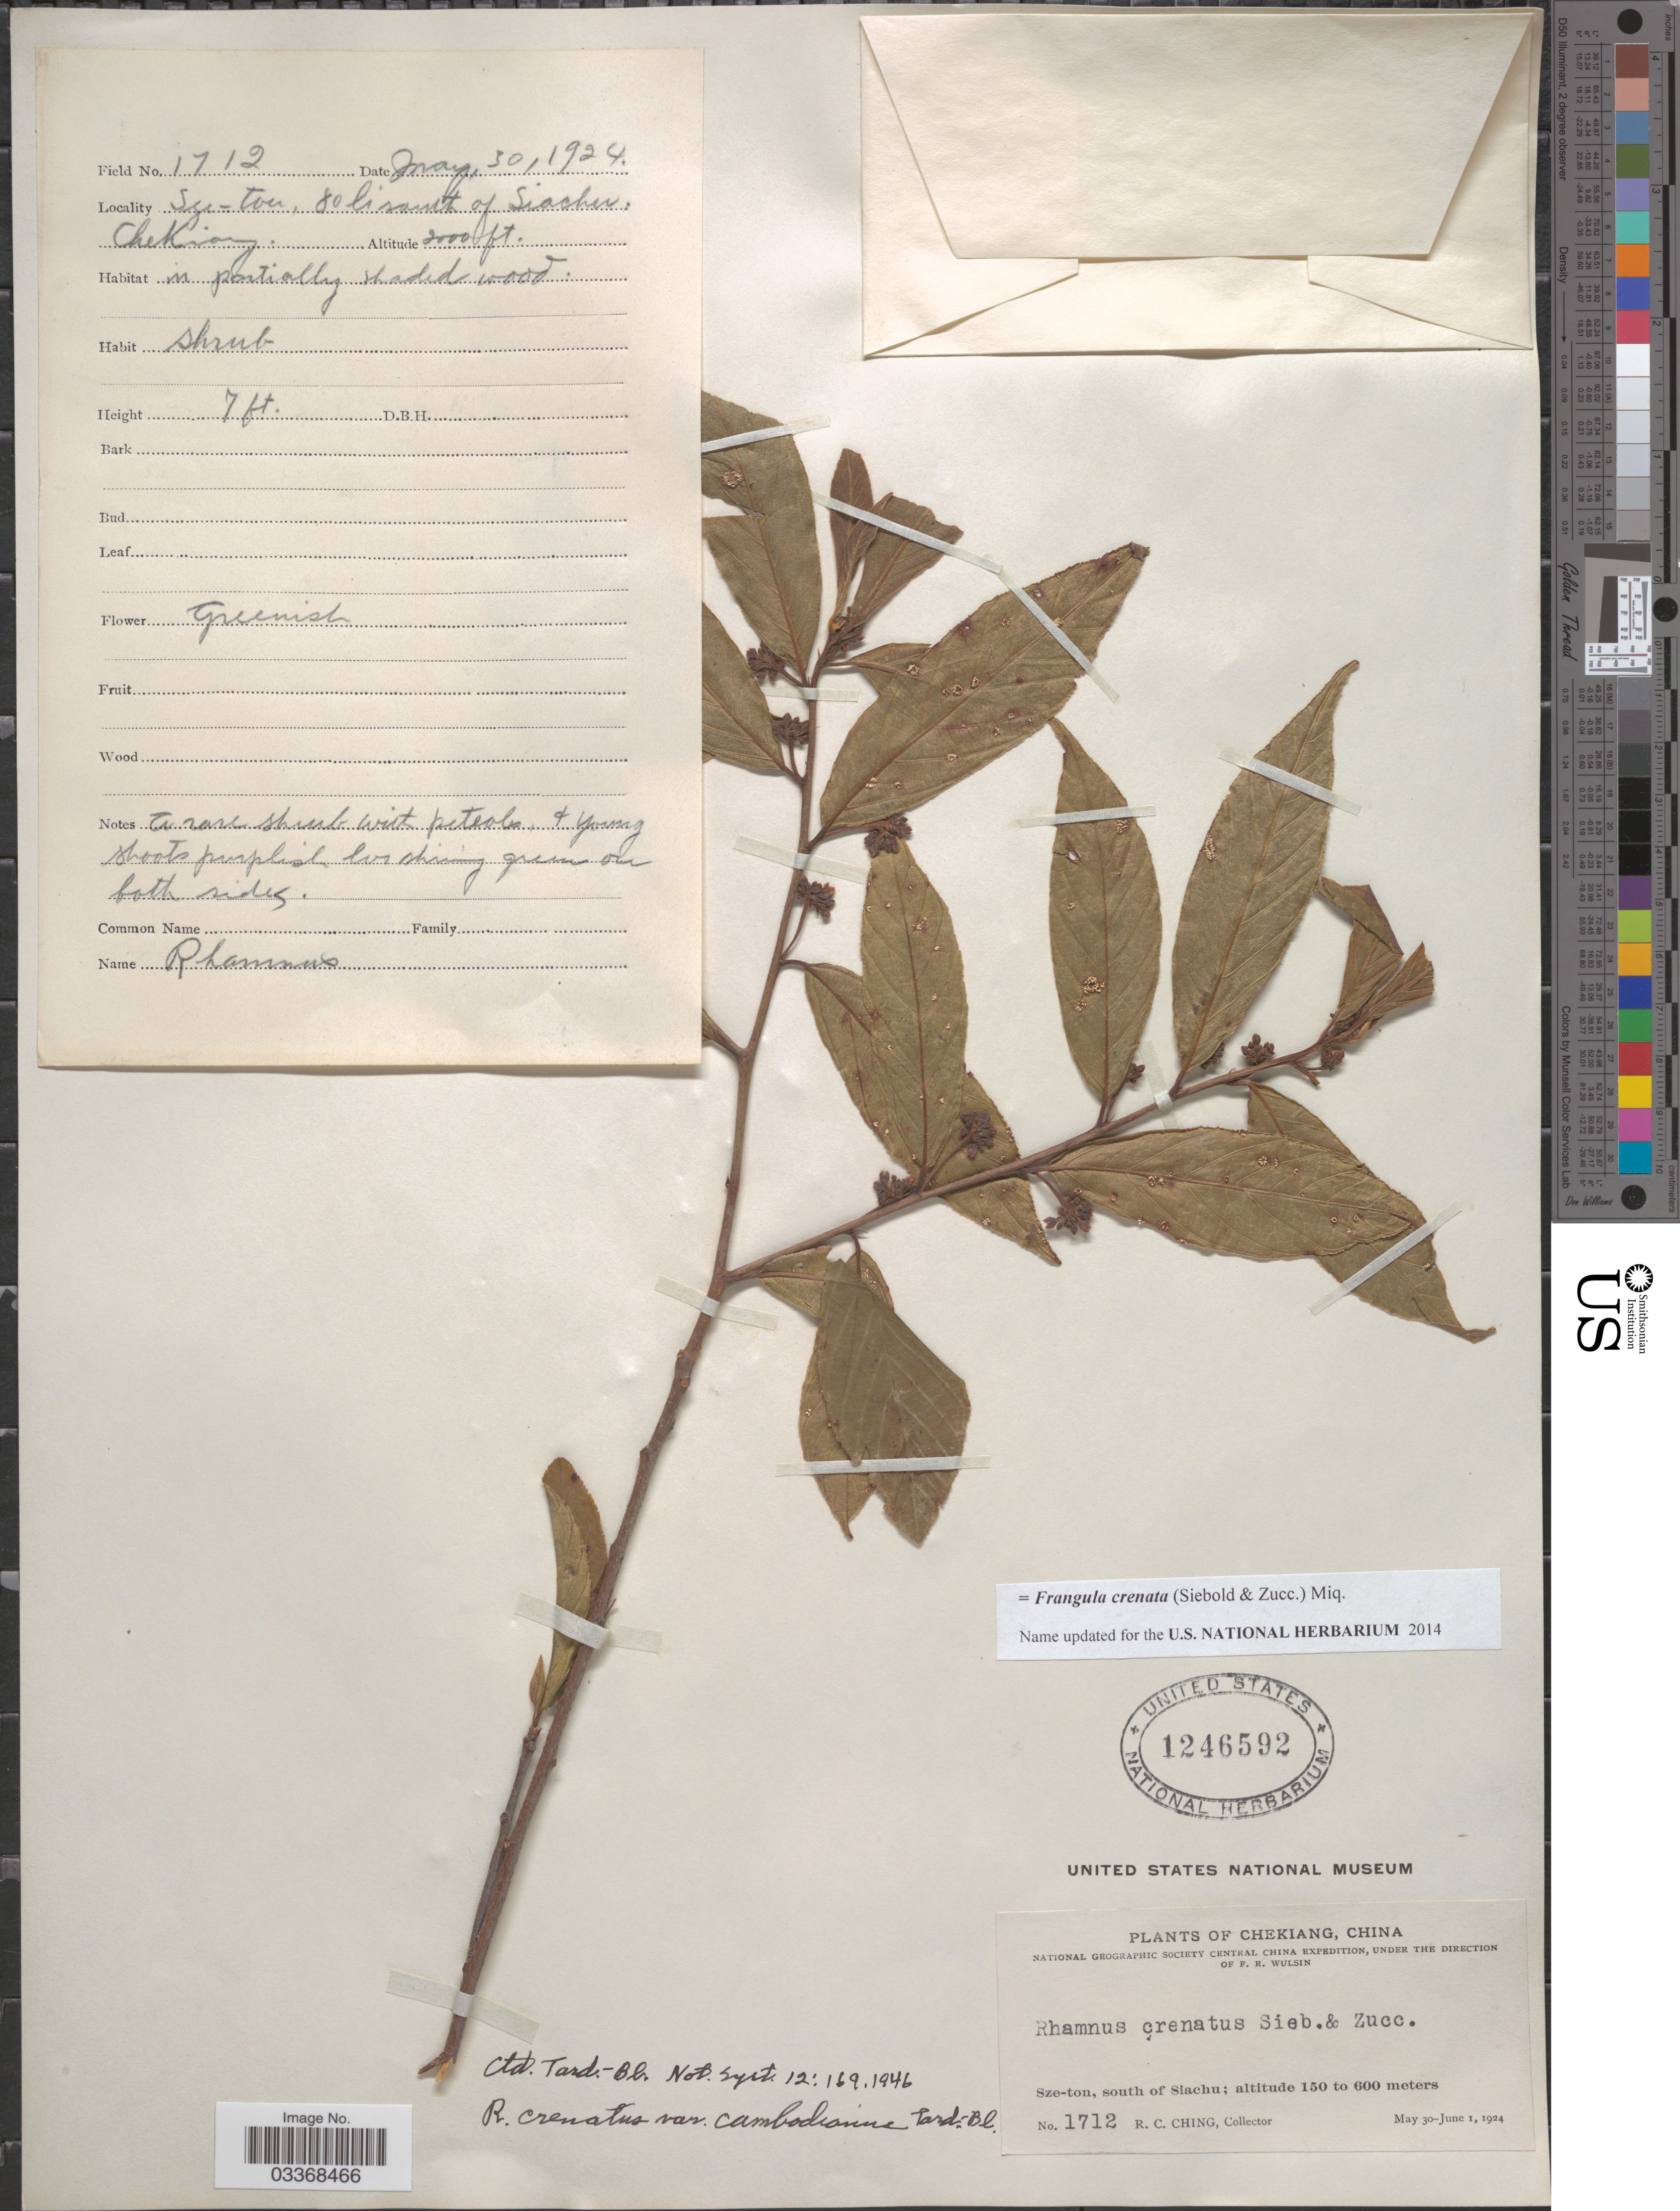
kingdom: Plantae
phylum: Tracheophyta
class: Magnoliopsida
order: Rosales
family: Rhamnaceae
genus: Frangula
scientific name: Frangula crenata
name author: (Siebold & Zucc.) Miq.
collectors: R. C. Ching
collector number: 1712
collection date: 1924-05-30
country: China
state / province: Zhejiang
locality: Sze-ton, 80 li south of Siachu, Chekiang.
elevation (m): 610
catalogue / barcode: US 1246592